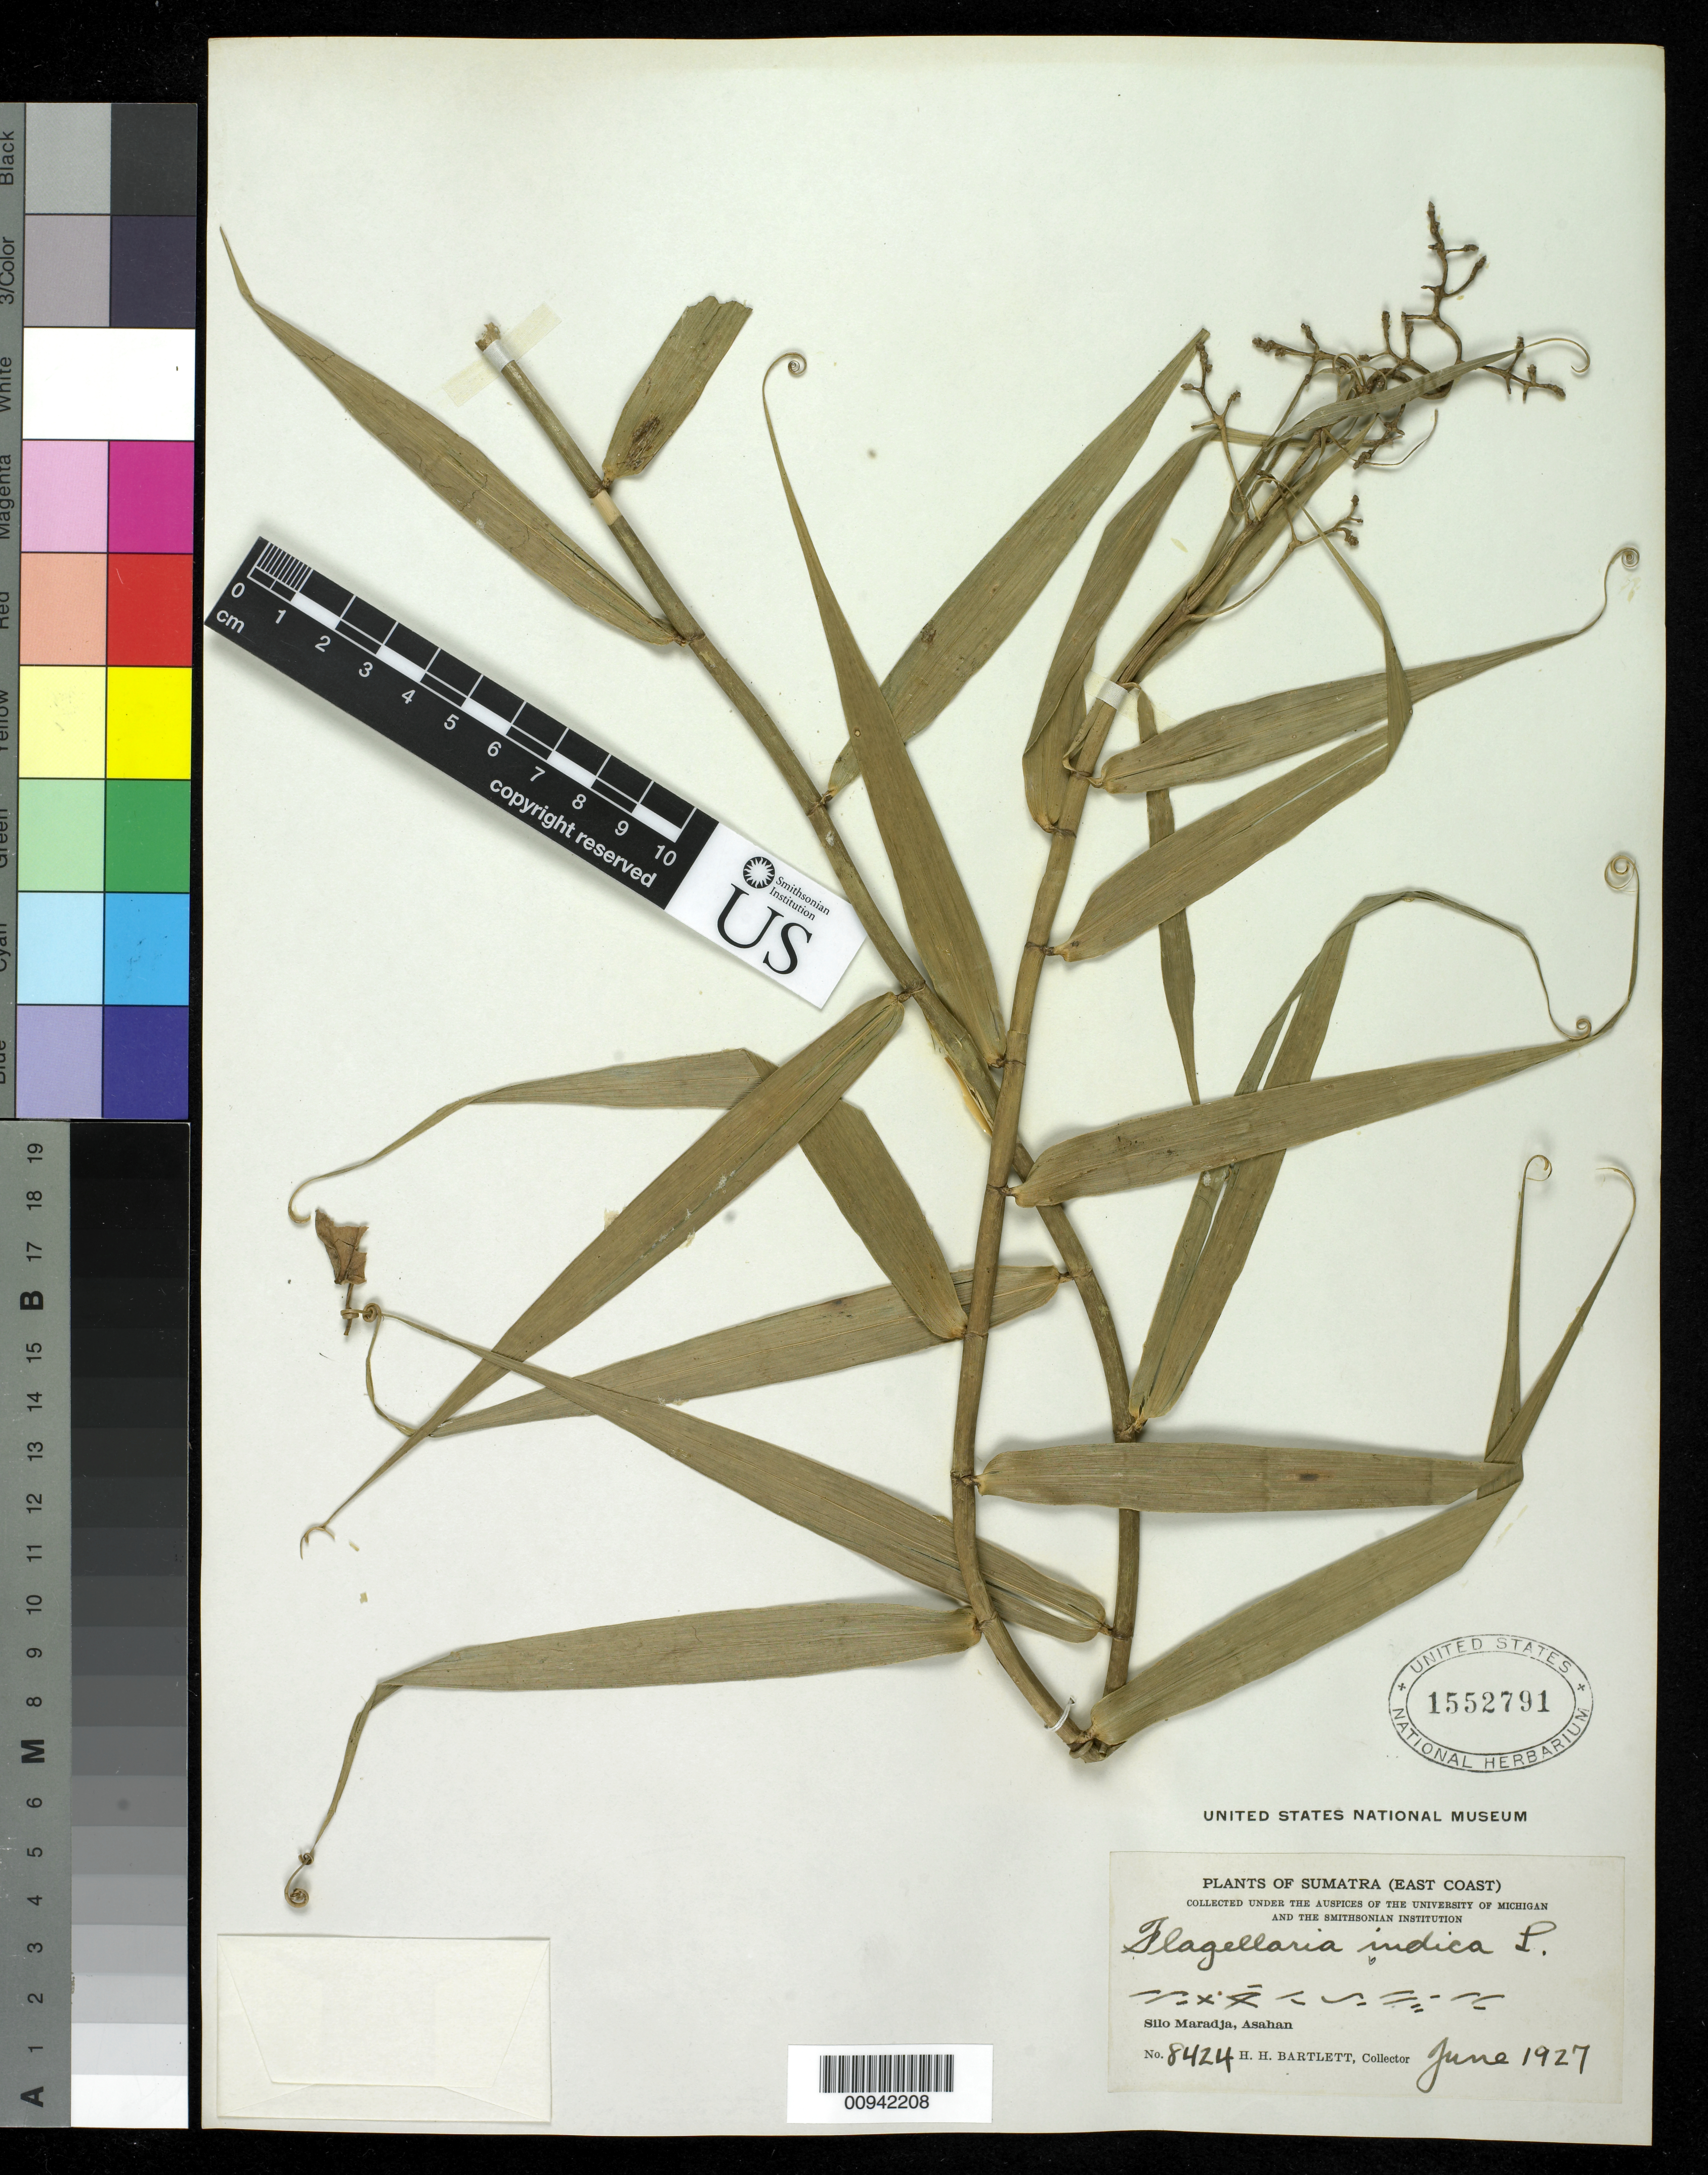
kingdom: Plantae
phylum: Tracheophyta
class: Liliopsida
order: Poales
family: Flagellariaceae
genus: Flagellaria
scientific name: Flagellaria indica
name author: L.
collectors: H. H. Bartlett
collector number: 8424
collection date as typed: Jun 1927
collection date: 1927-06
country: Indonesia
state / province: Sumatra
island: Sumatra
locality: Sumatra (East Coast)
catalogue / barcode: US 1552791